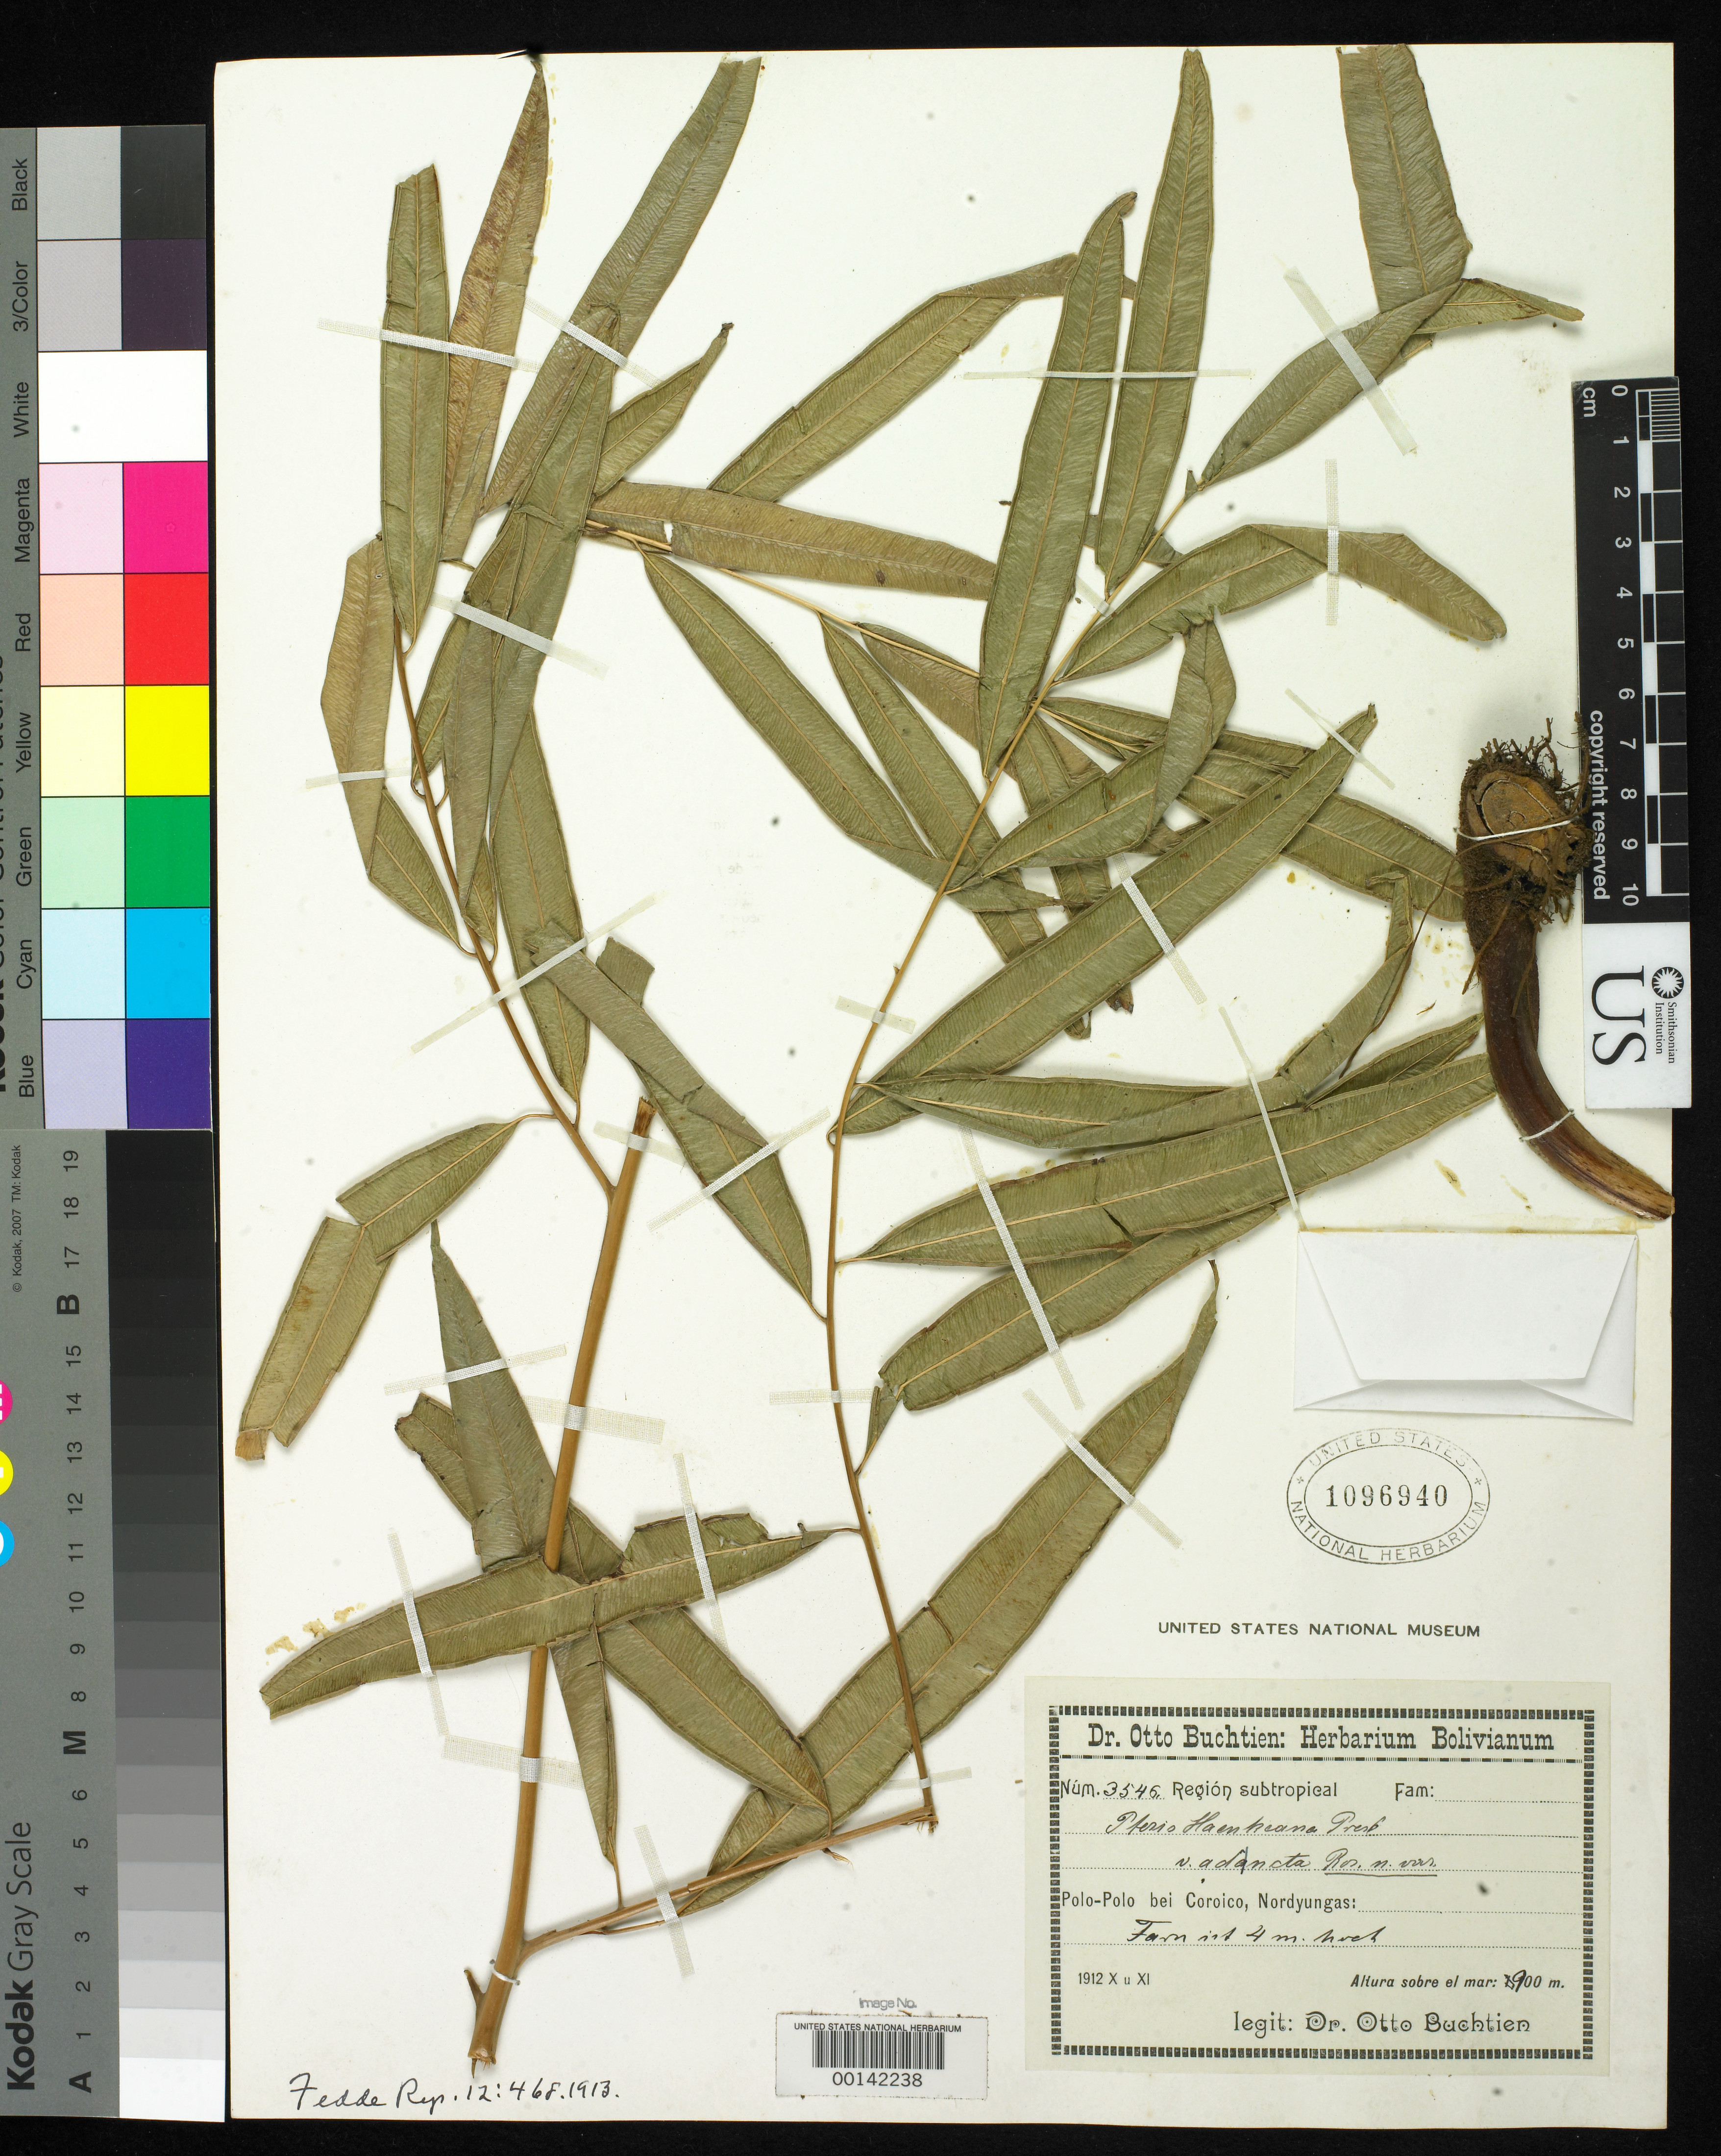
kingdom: Plantae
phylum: Tracheophyta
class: Polypodiopsida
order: Polypodiales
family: Pteridaceae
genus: Pteris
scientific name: Pteris haenkeana var. adaucta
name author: Rosenst.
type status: Isotype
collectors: O. Buchtien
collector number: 3546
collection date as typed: Oct 1912 to -- Nov 1912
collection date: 1912-10/1912-11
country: Bolivia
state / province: La Paz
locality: Polo-Polo bei Coroico, Nord Yungas [Polo-Polo near Coroico, Nord Yungas].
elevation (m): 900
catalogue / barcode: US 1096940